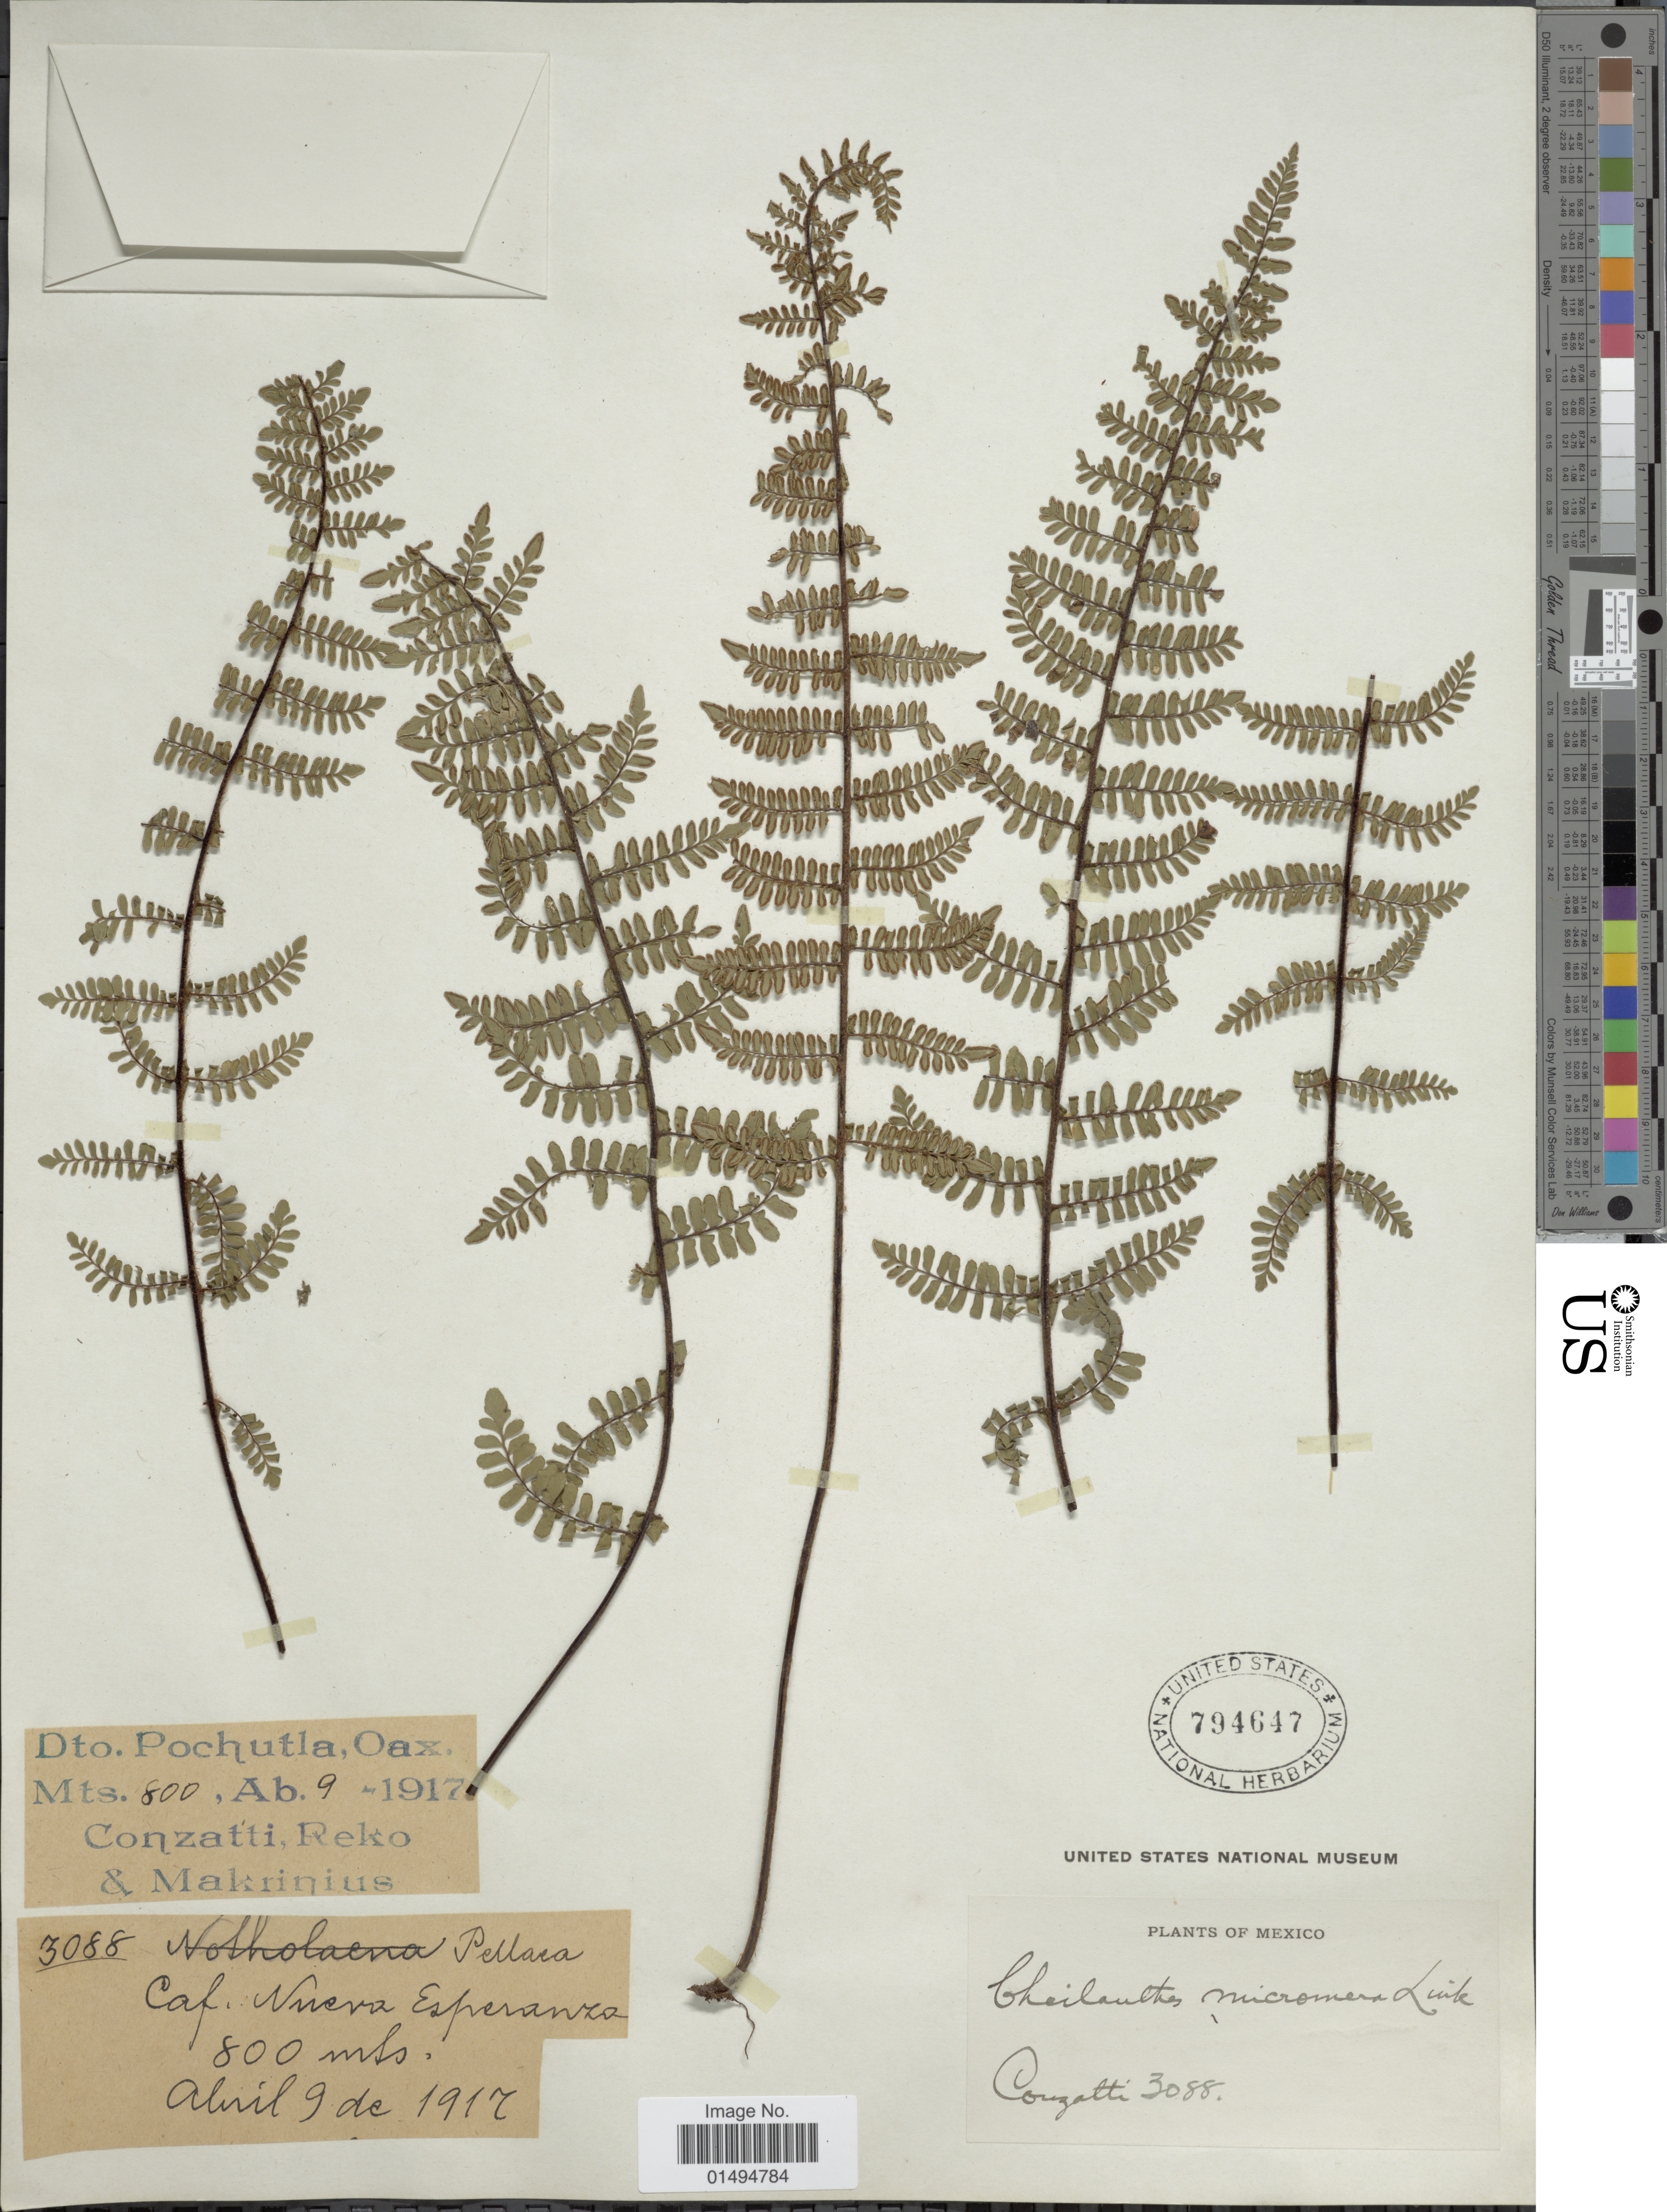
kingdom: Plantae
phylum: Tracheophyta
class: Polypodiopsida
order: Polypodiales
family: Pteridaceae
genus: Myriopteris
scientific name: Myriopteris notholaenoides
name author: (Desv.) Grusz & Windham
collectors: Conzatti, --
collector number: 3088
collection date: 1917-04-09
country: Mexico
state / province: Oaxaca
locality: Dto. Pochutla, Caf.: Nueva Esperanza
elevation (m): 800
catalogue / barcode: US 794647